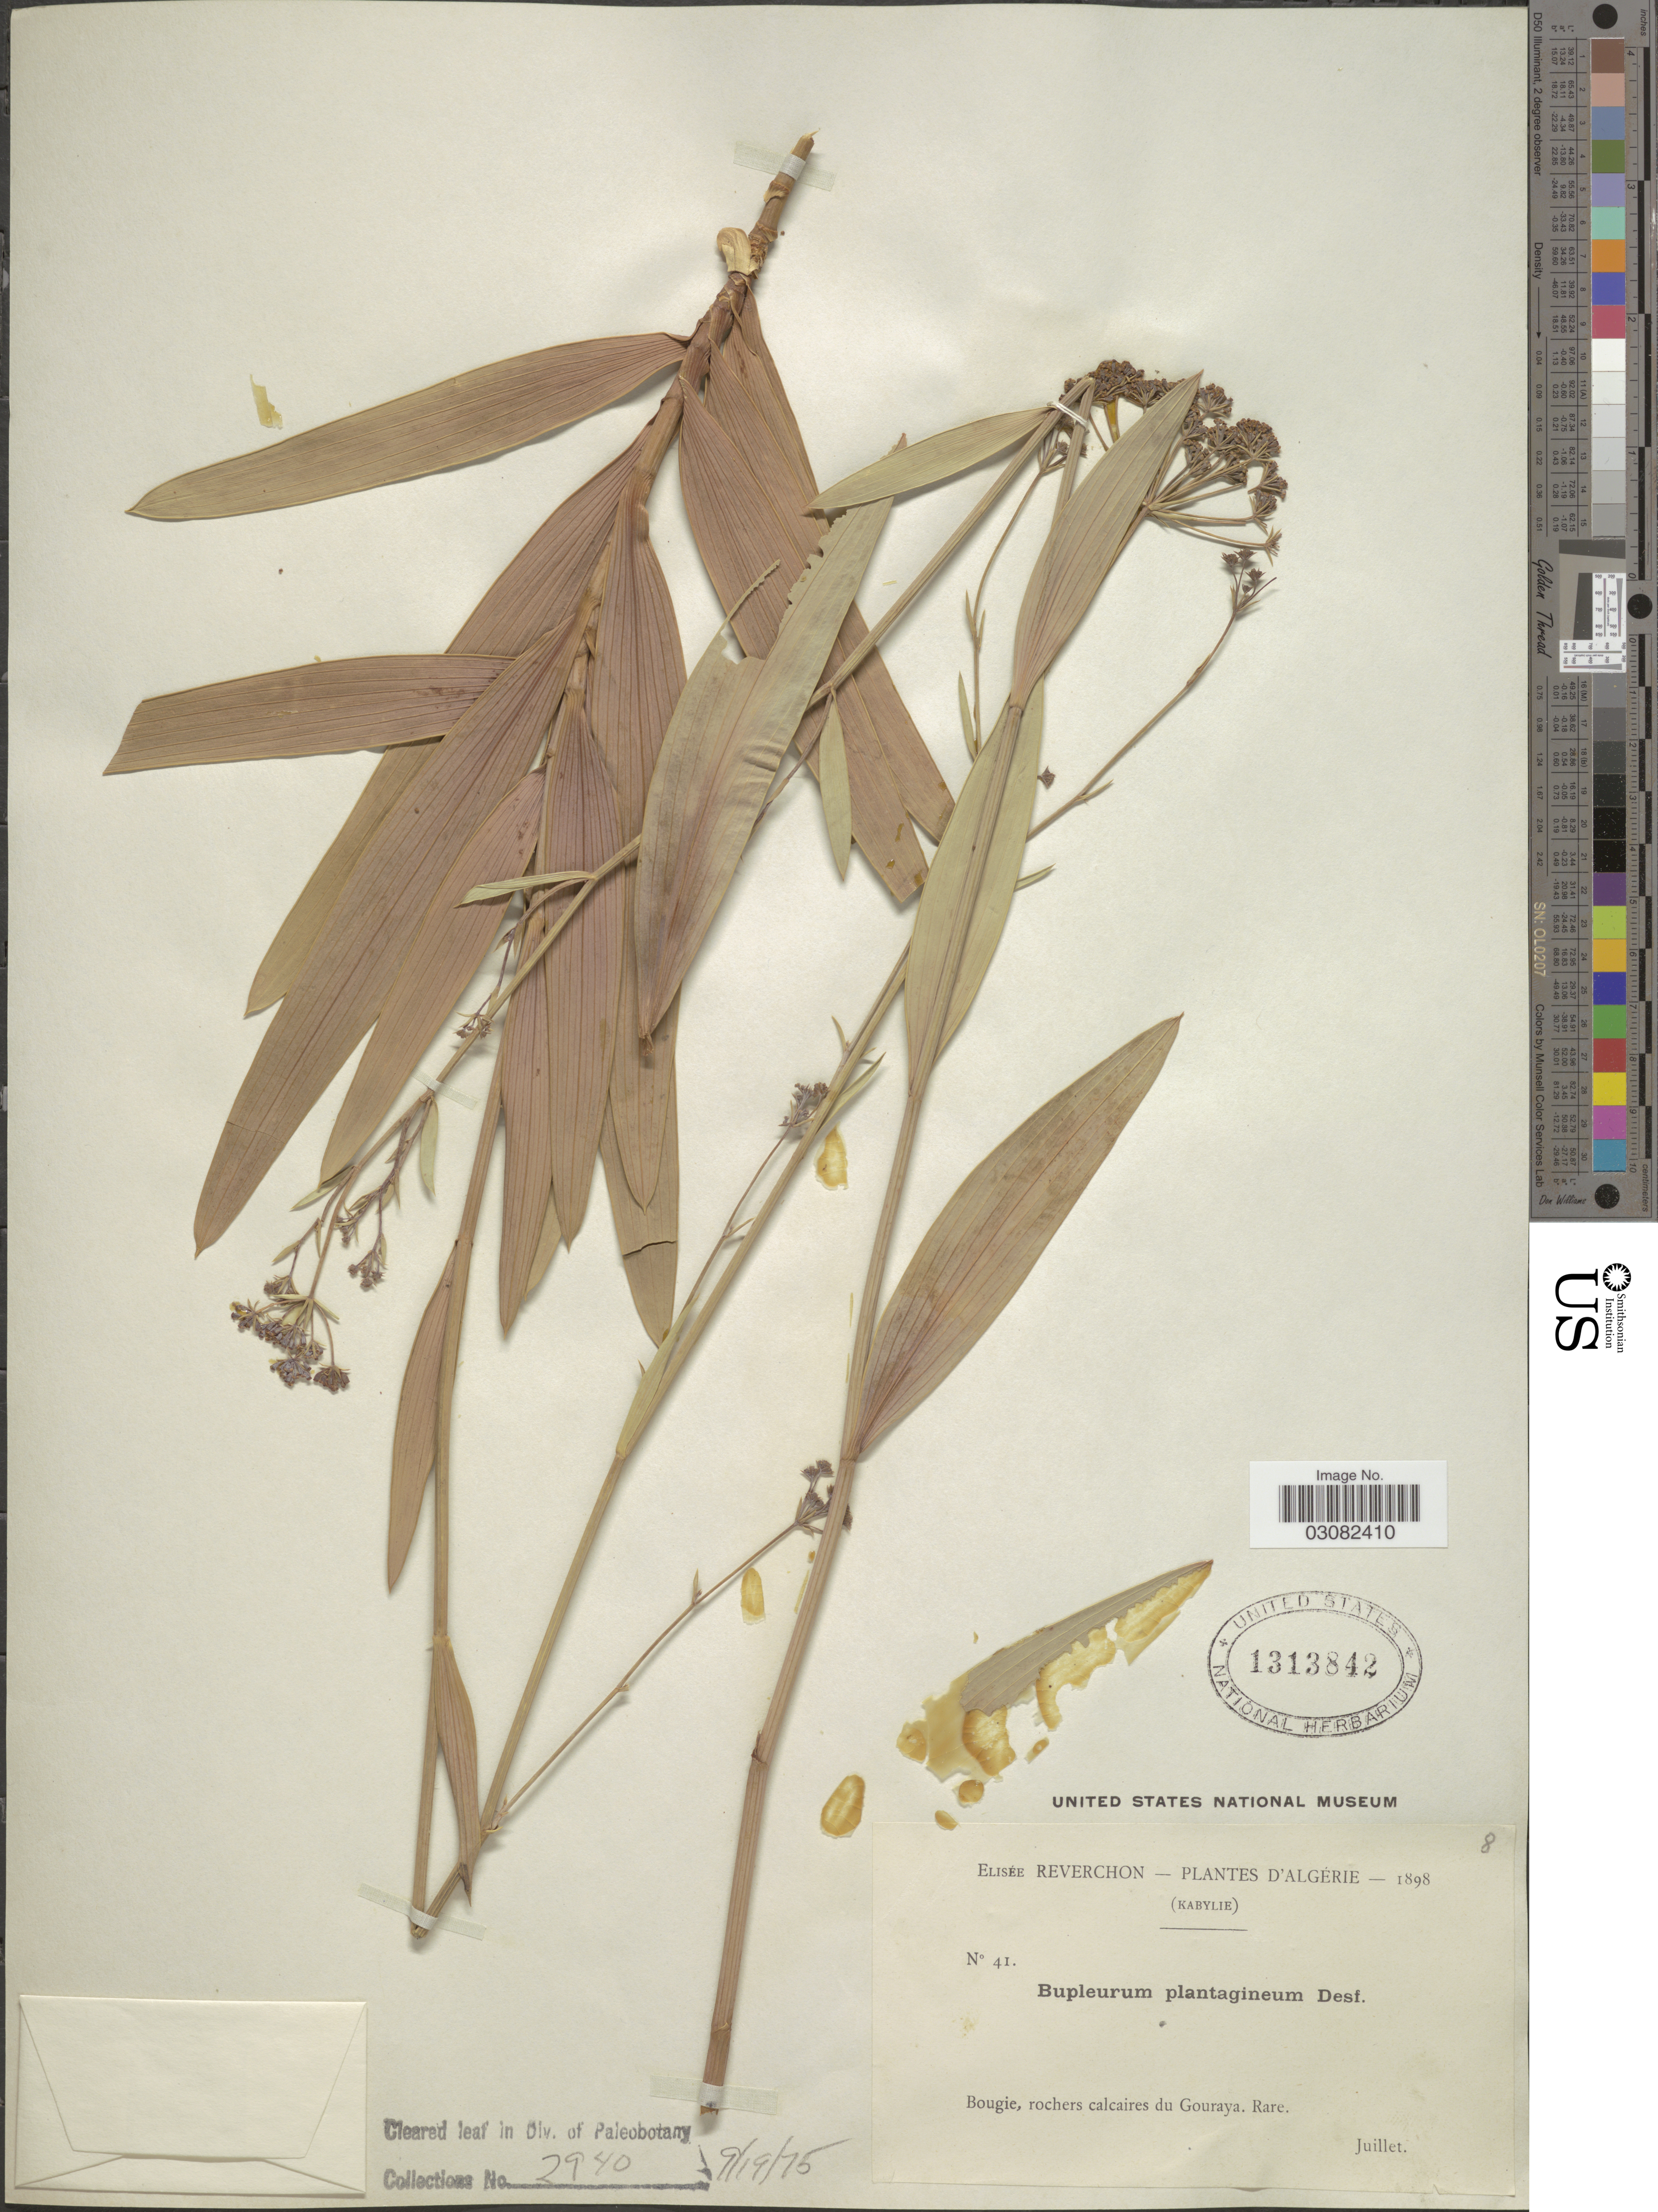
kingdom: Plantae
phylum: Tracheophyta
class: Magnoliopsida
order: Apiales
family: Apiaceae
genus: Bupleurum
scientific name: Bupleurum plantagineum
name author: Desf.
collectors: E. Reverchon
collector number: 41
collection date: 1898-07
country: Algeria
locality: (Kabylie) Bougie, rochers calcaires du Gouraya.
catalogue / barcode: US 1313842